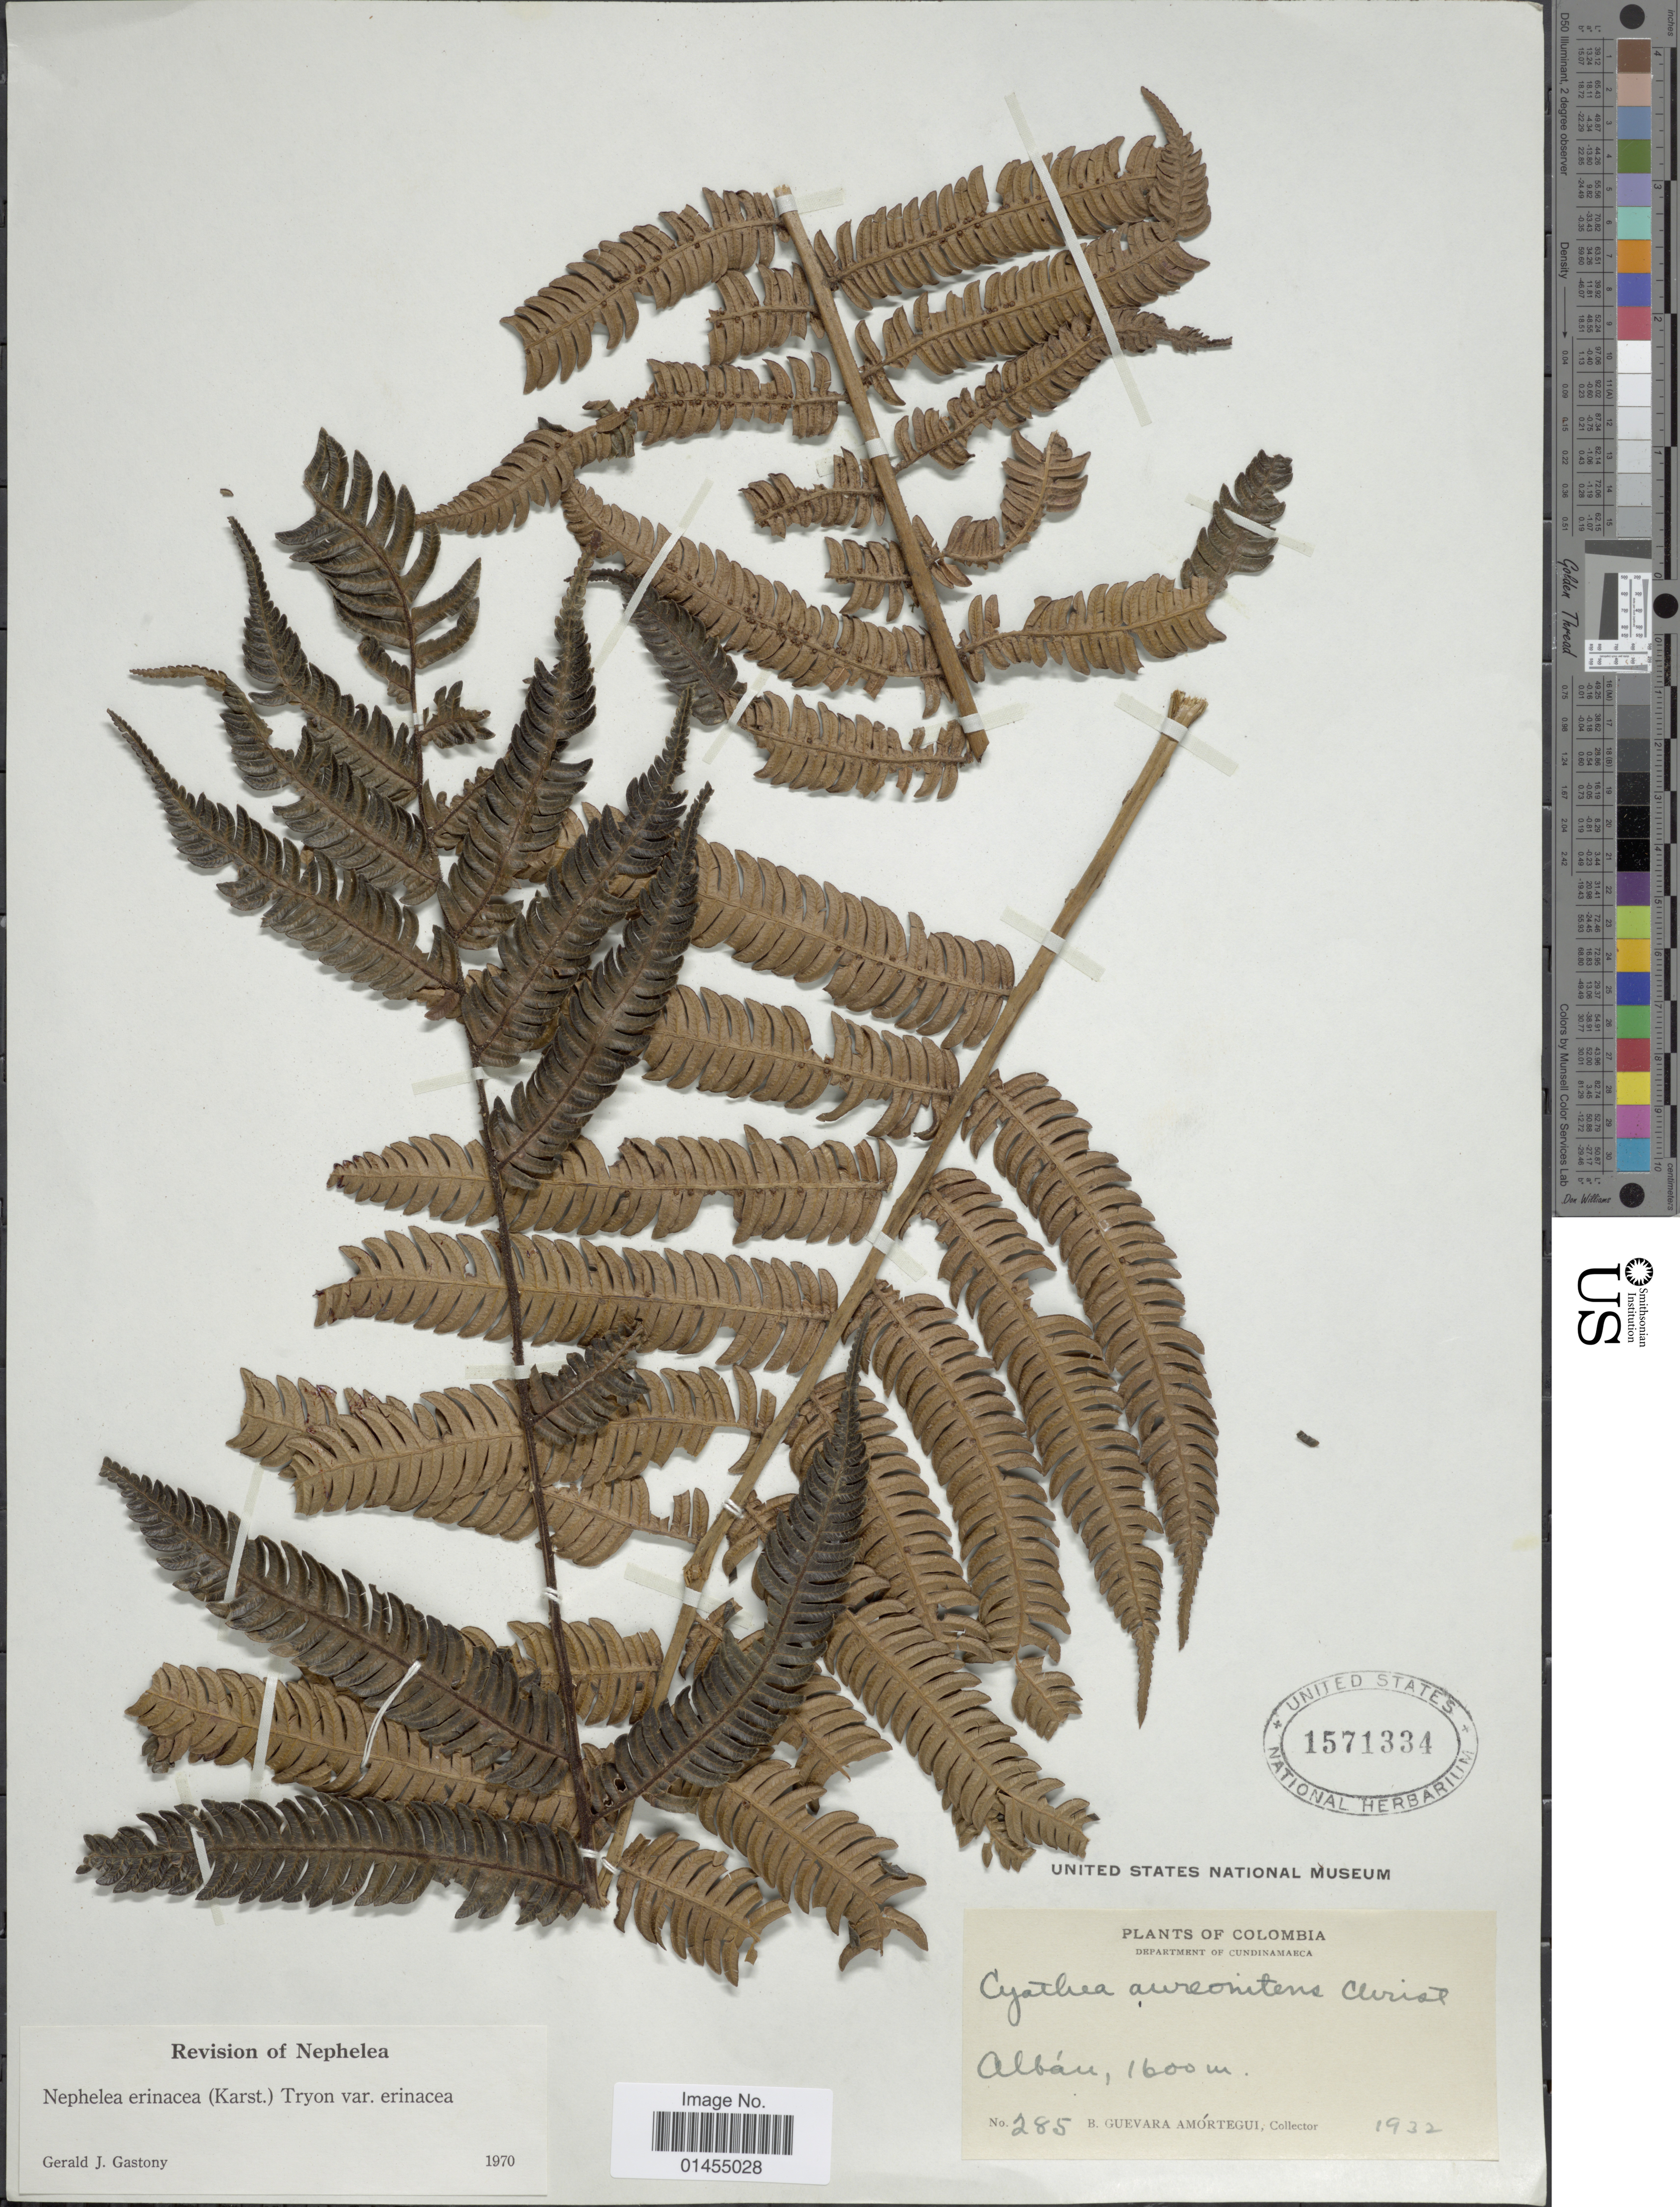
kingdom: Plantae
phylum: Tracheophyta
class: Polypodiopsida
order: Cyatheales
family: Cyatheaceae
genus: Alsophila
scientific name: Alsophila erinacea var. erinacea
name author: (H. Karst.) D.S. Conant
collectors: B. Guevara Amortegui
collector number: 285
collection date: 1932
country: Colombia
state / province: Cundinamarca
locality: Albán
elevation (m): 1600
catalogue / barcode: US 1571334